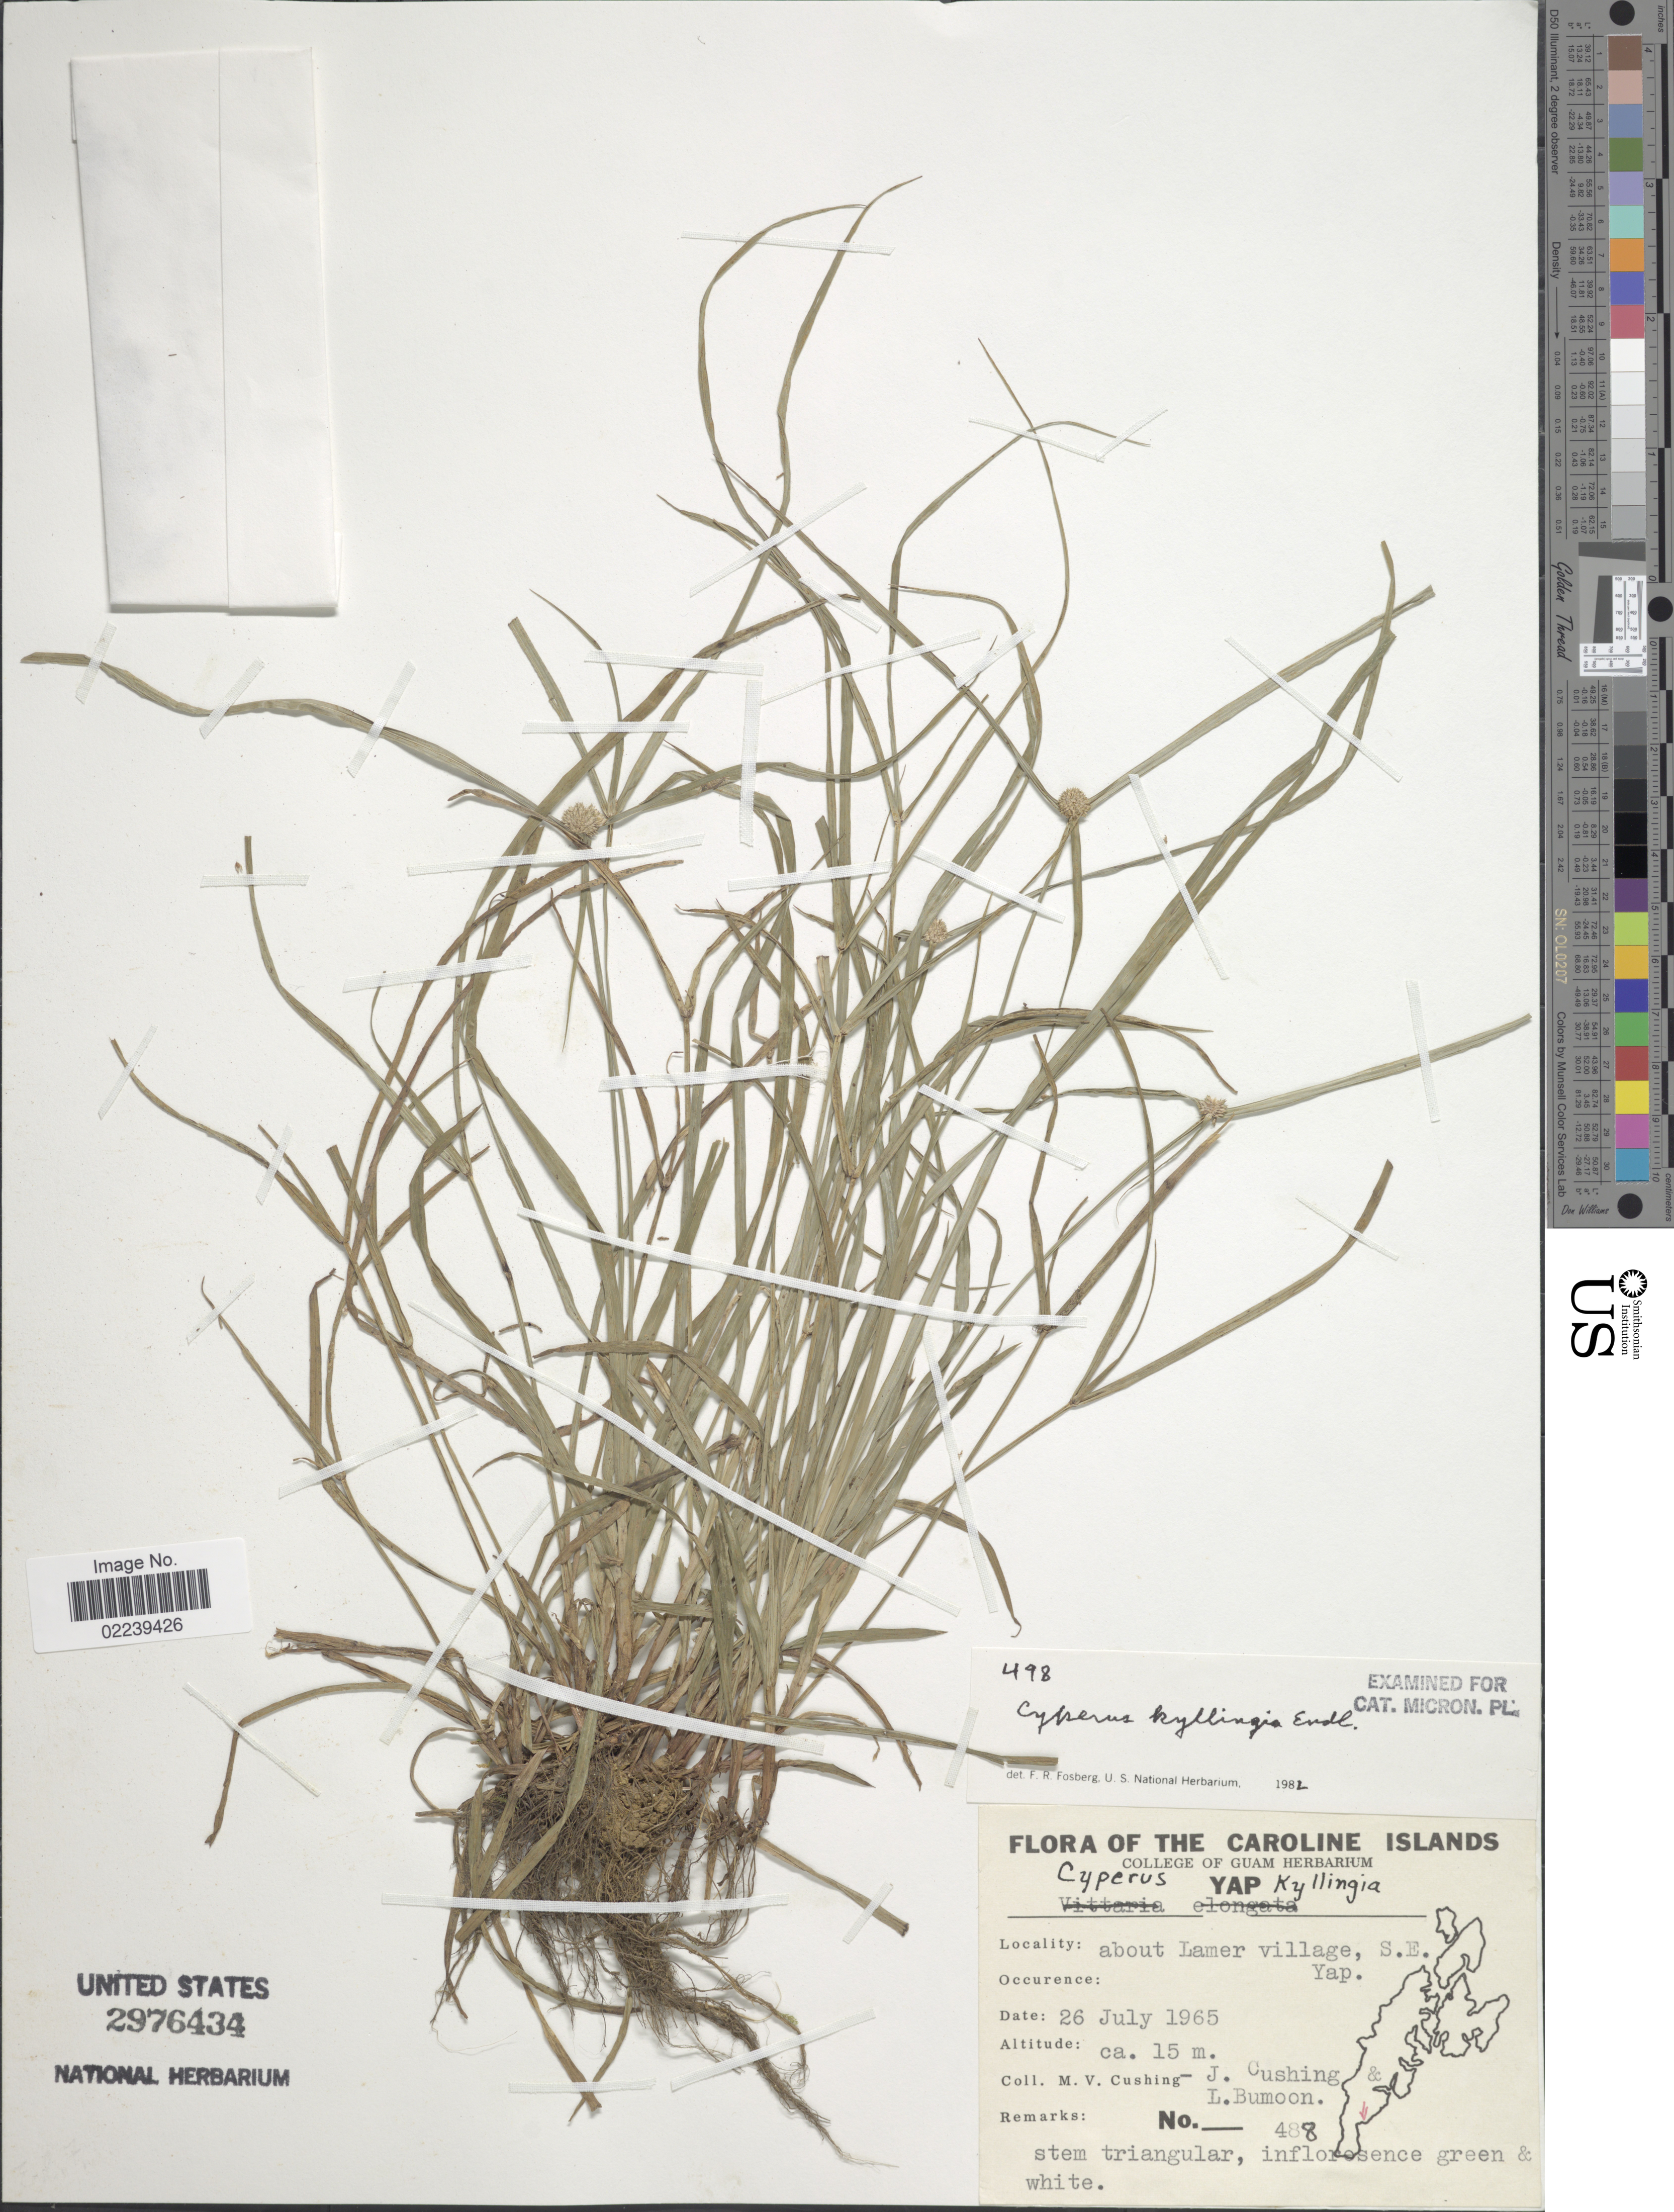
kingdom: Plantae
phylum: Tracheophyta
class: Liliopsida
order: Poales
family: Cyperaceae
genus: Cyperus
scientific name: Cyperus mindorensis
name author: (Steud.) Huygh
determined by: Strong, M. T., (US), Smithsonian Institution - National Museum of Natural History (UNITED STATES)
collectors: M. V. Cushing, J. Cushing & L. Bumoon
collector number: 488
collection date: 1965-07-26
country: Micronesia, Federated States of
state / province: Yap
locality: The Caroline Islands, about Lamer village, S.E. Yap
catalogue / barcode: US 2976434